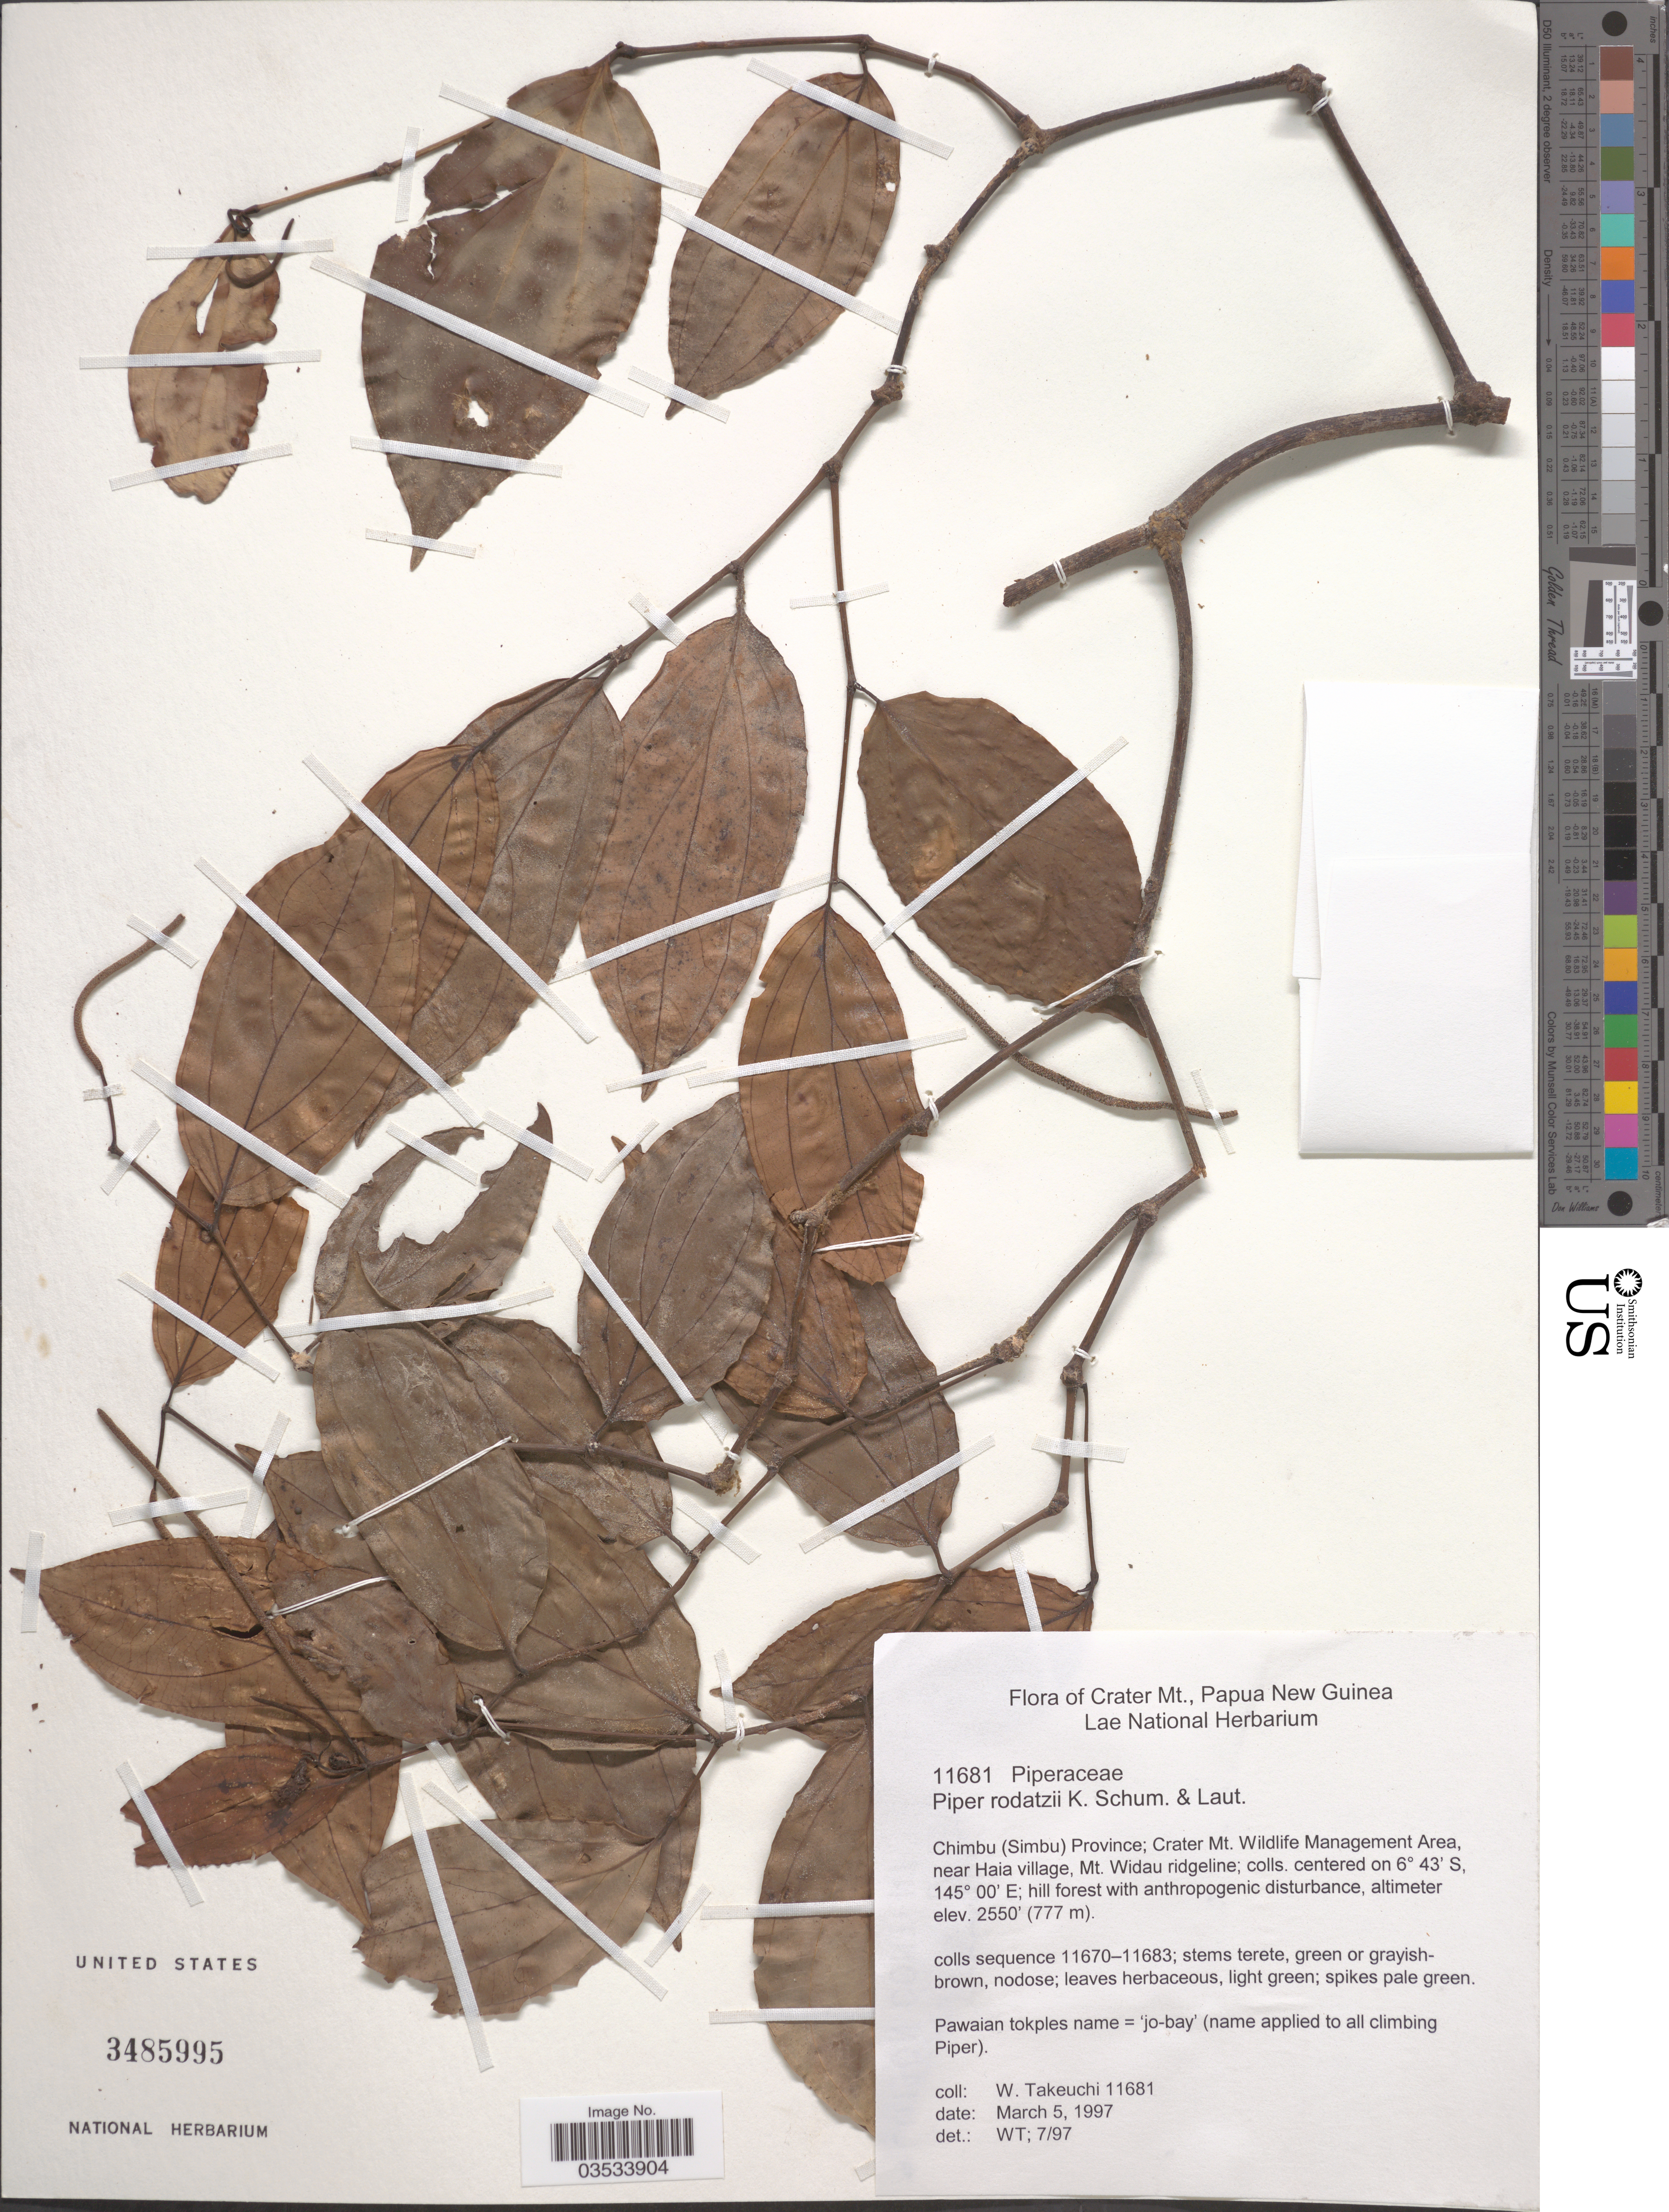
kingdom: Plantae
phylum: Tracheophyta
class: Magnoliopsida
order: Piperales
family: Piperaceae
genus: Piper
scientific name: Piper rodatzii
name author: K. Schum. & Lauterb.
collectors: W. Takeuchi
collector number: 11681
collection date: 1997-03-05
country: Papua New Guinea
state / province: Chimbu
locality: Crater Mt. Chimbu (Simbu) Province; Wildlife Management Area, near Haia village, Mt. Widau ridgeline.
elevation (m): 777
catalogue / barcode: US 3485995